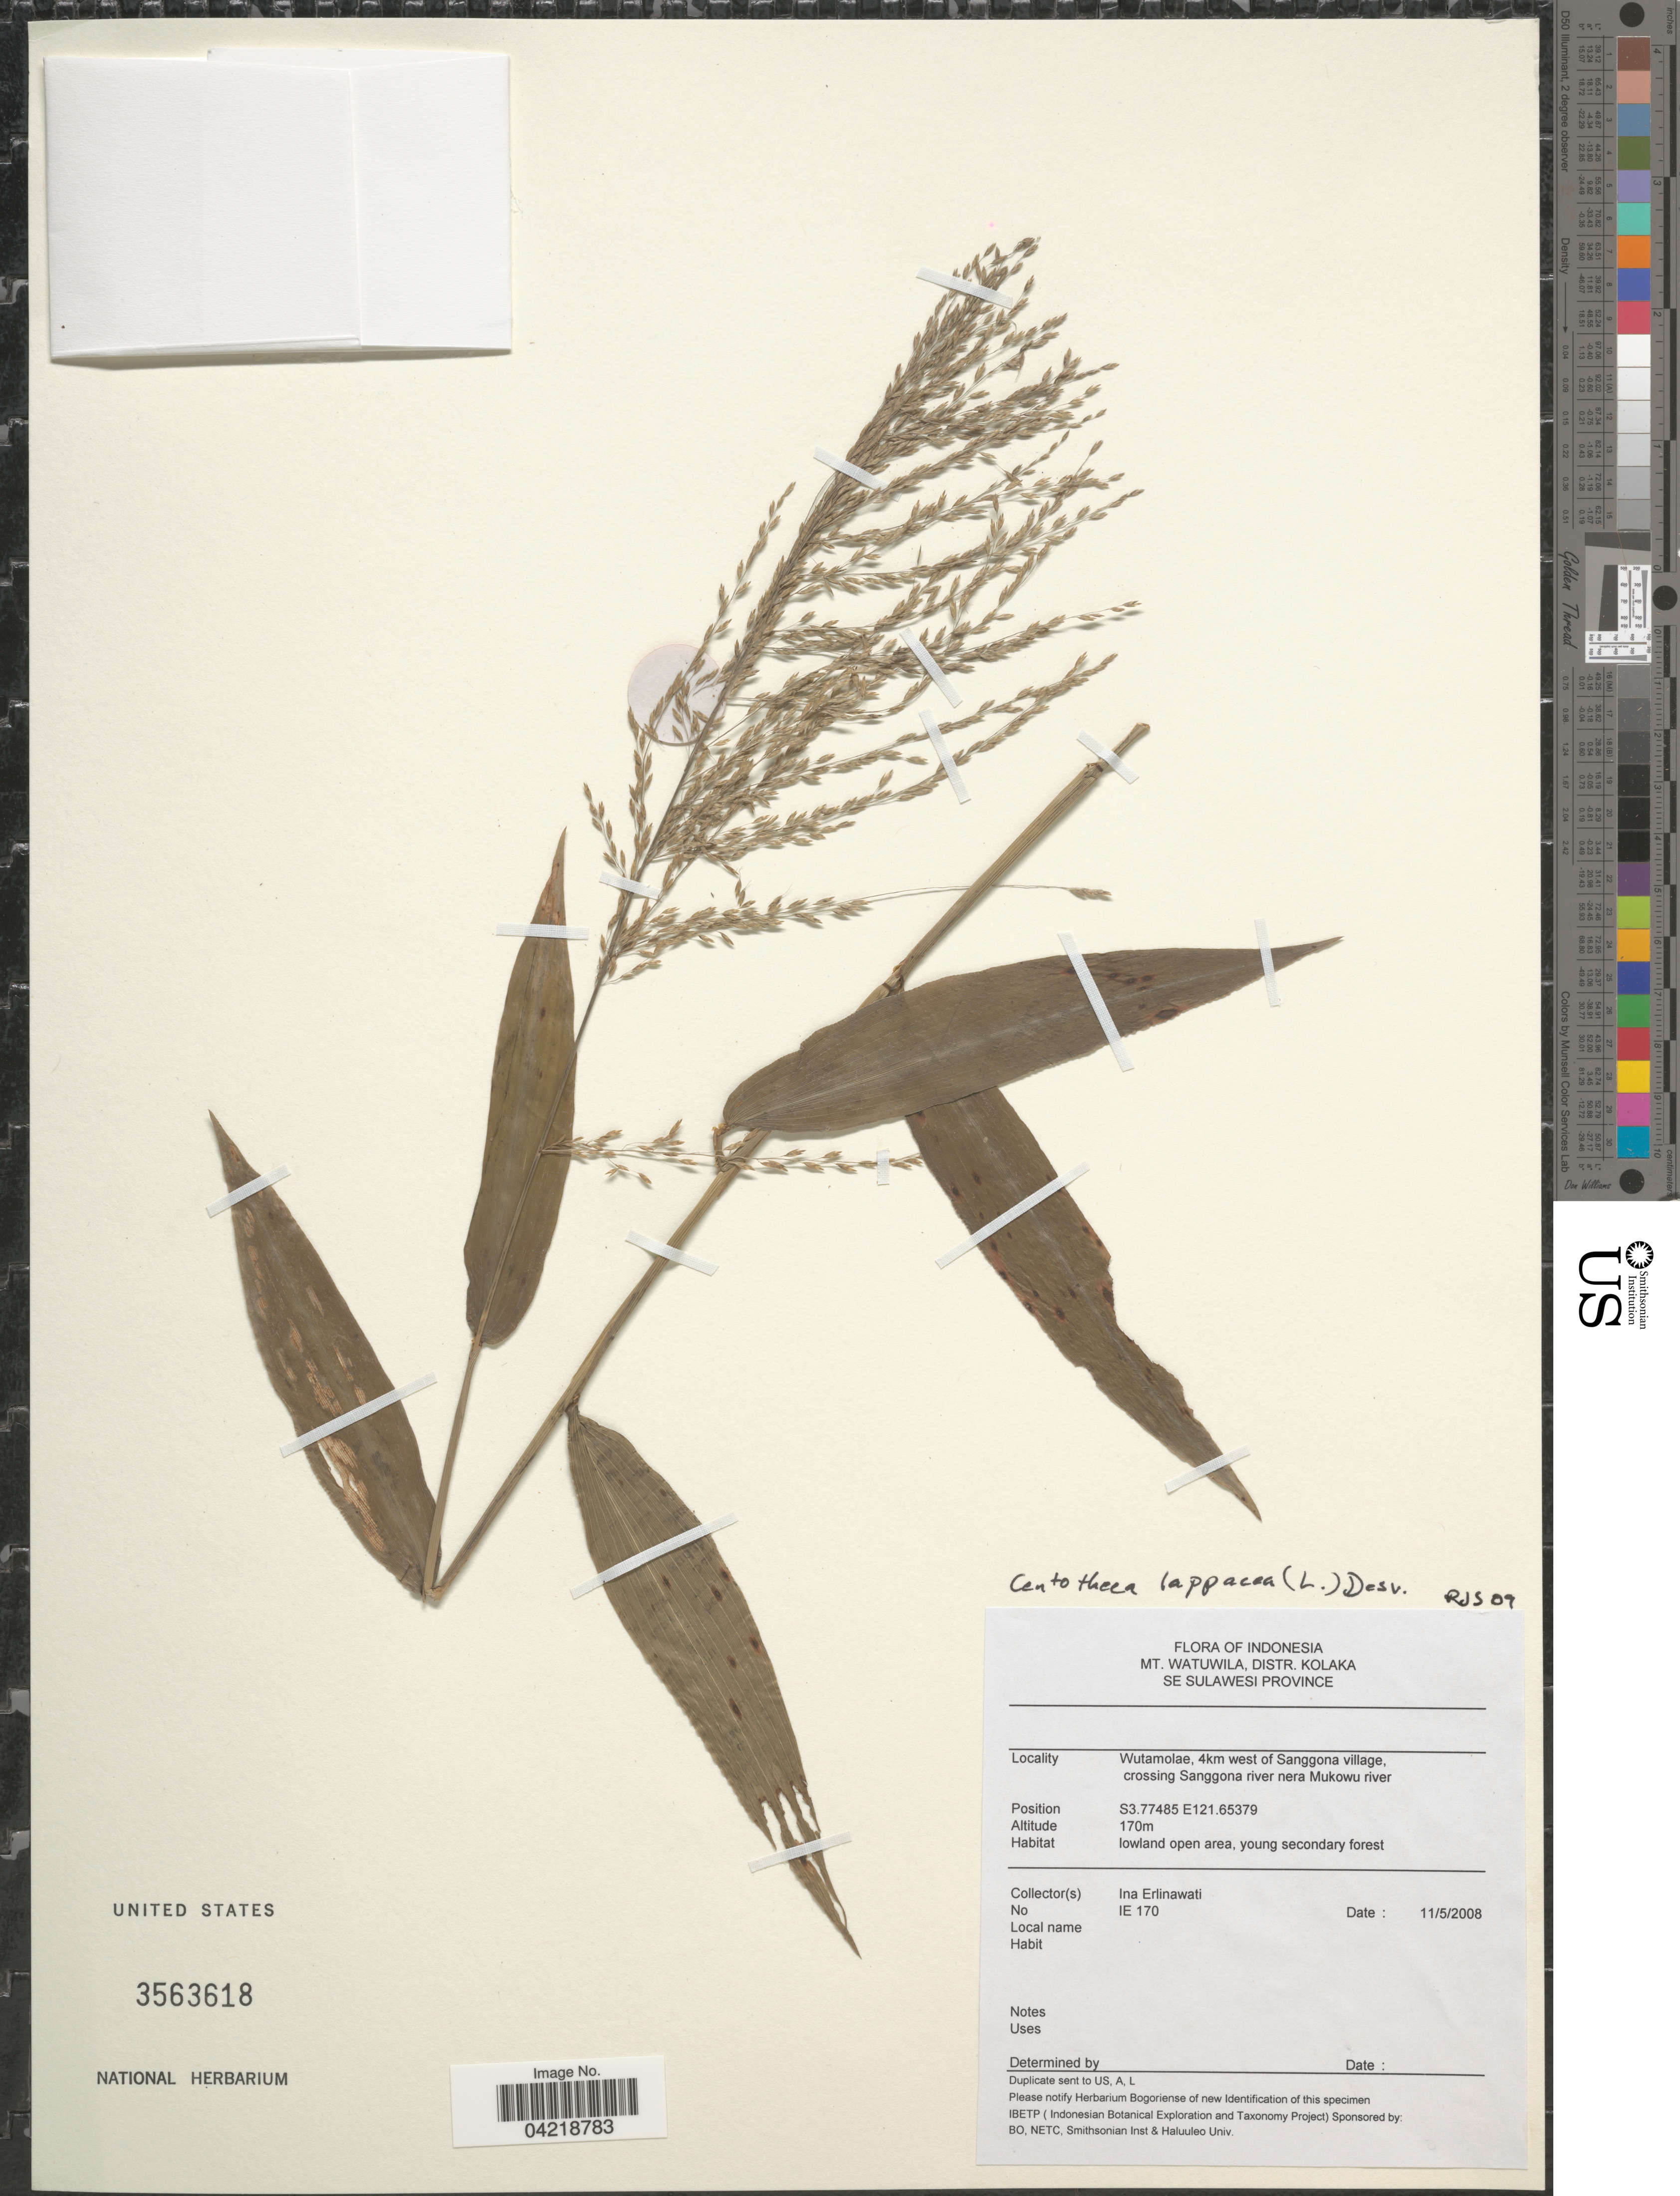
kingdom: Plantae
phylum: Tracheophyta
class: Liliopsida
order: Poales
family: Poaceae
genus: Centotheca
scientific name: Centotheca lappacea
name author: (L.) Desv.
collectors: I. Erlinawati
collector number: IE170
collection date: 2008-05-11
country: Indonesia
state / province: Sulawesi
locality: Mt. Watuwila, Distr. Kolaka. Wutamalae, 4km west of Sanggona village, crossing Sanggona river near Mukowu river.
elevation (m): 170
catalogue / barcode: US 3563618